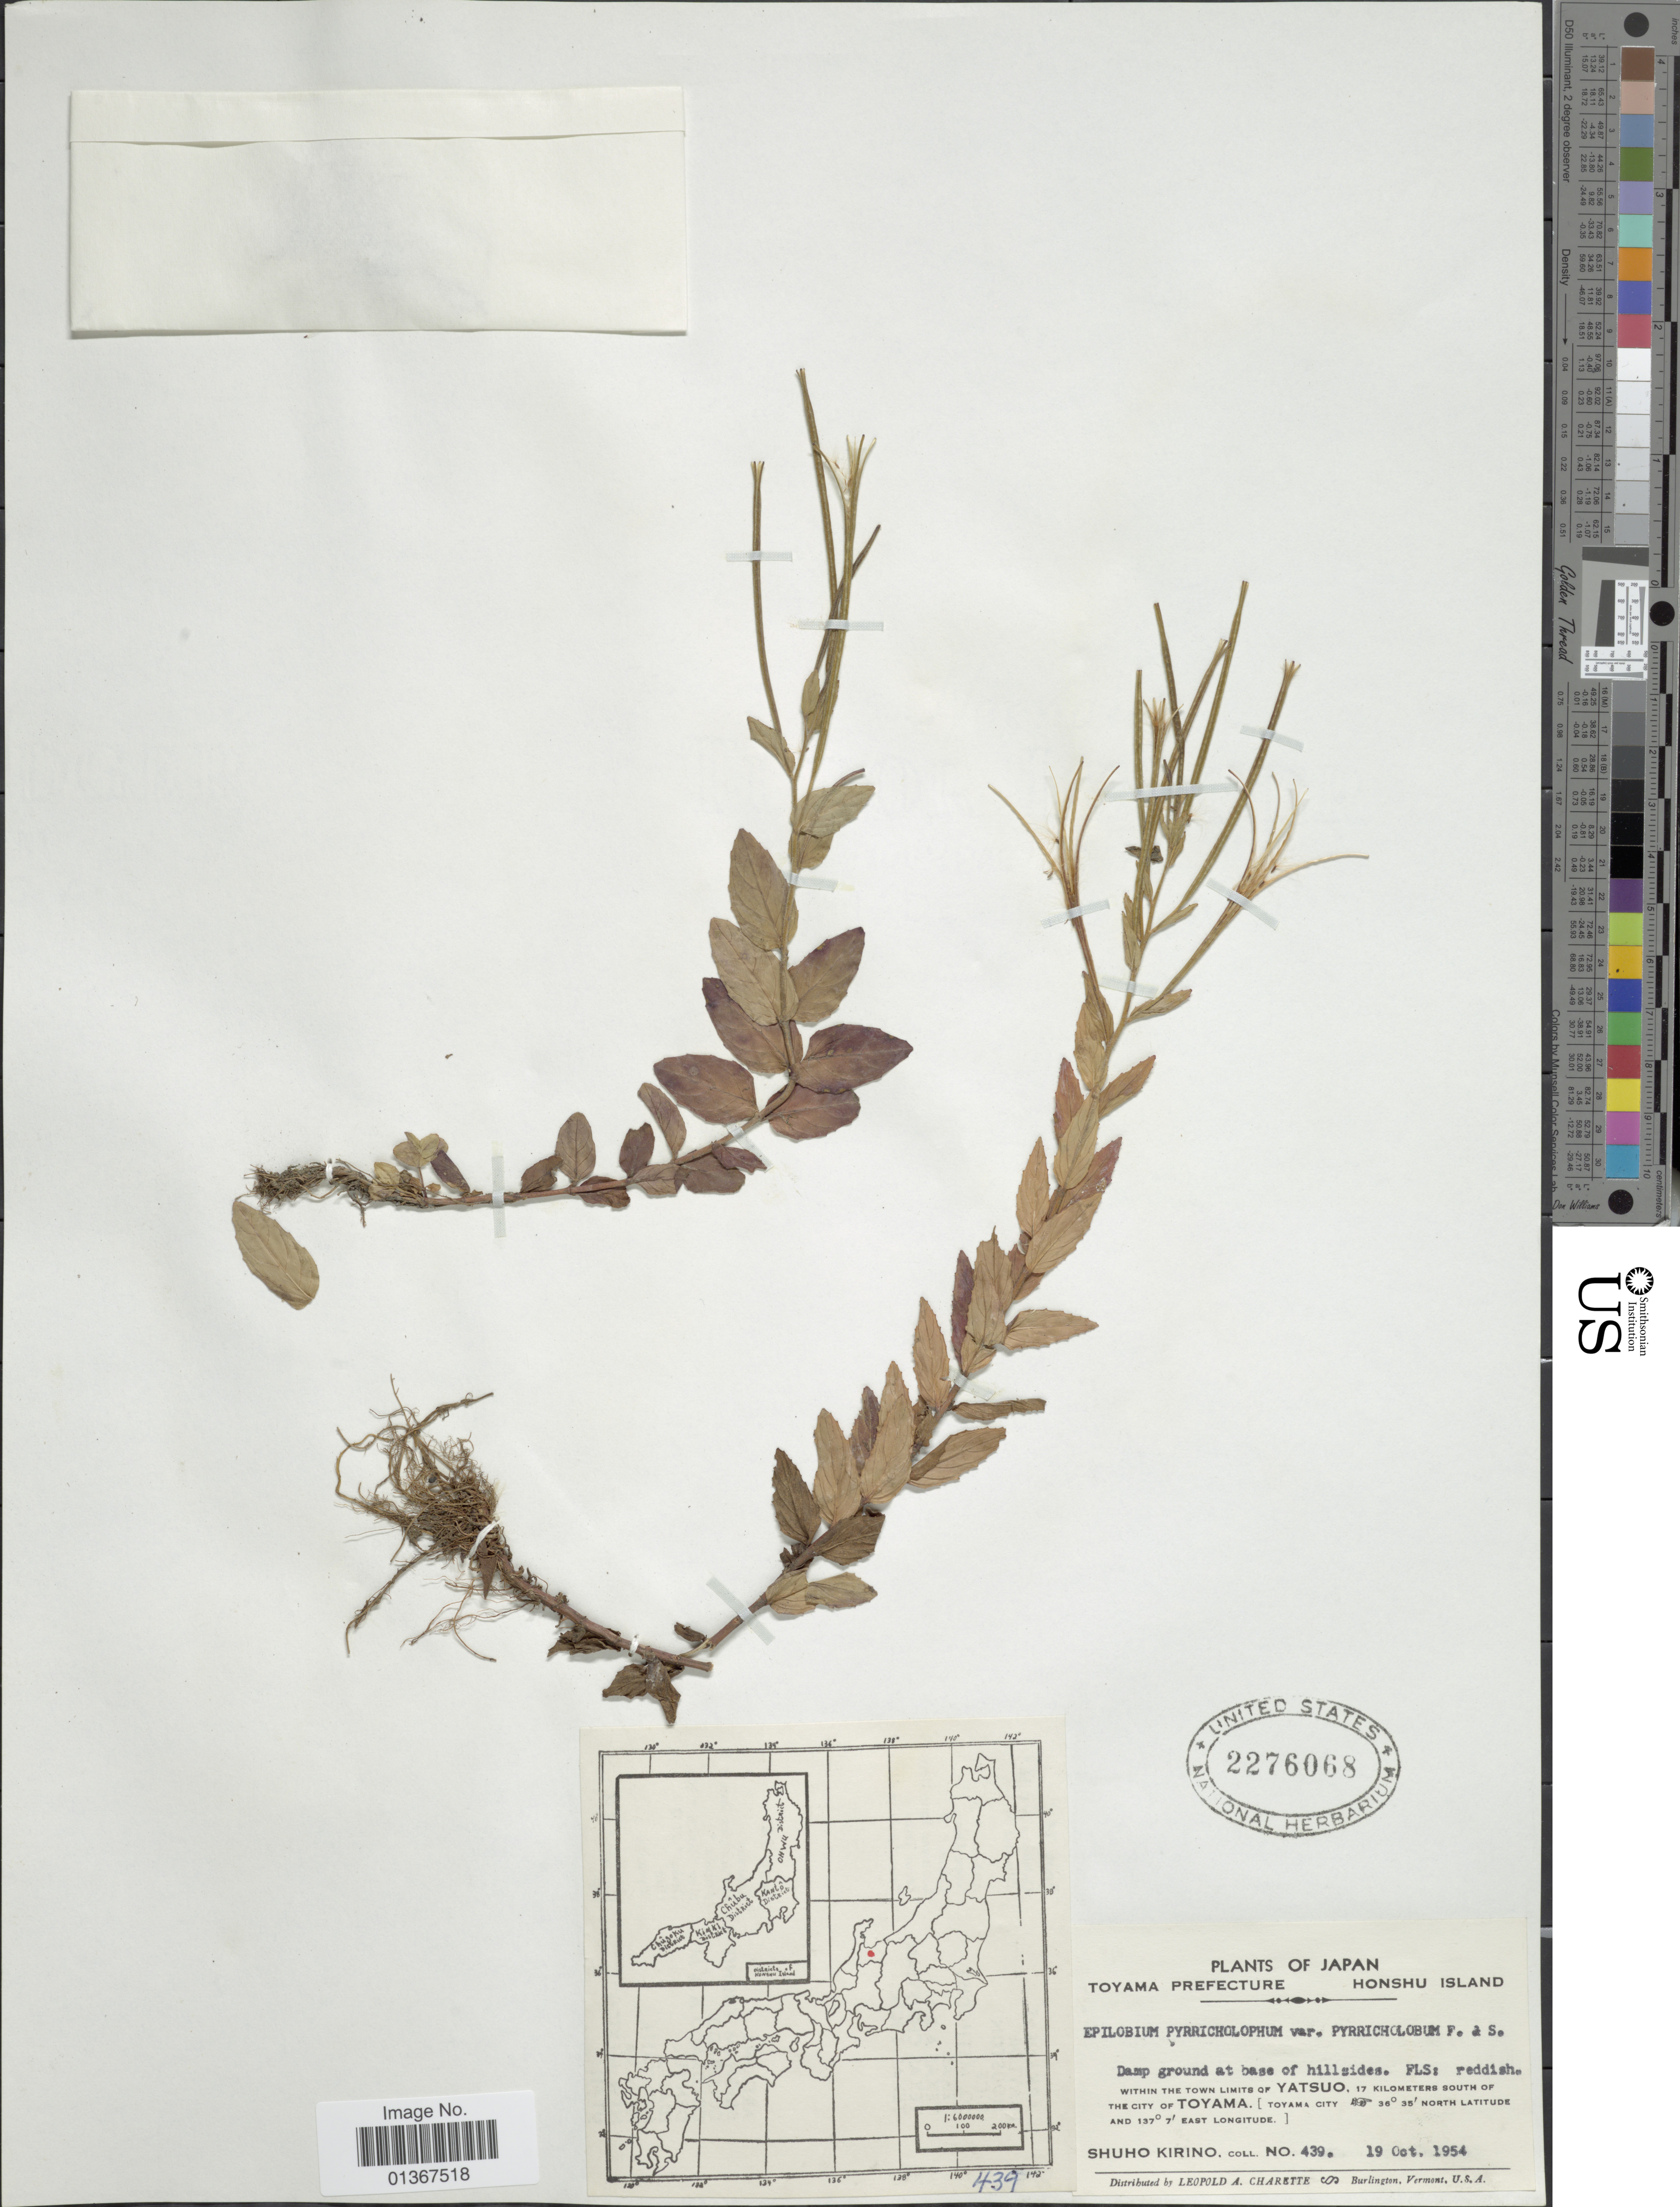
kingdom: Plantae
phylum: Tracheophyta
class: Magnoliopsida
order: Myrtales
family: Onagraceae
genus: Epilobium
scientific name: Epilobium pyrricholophum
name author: Franch. & Sav.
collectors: S. Kirino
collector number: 439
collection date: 1954-10-19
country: Japan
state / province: Toyama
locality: Honshu Island. Within the town limits of Yatsuo, 17 kilometers South of the city of Toyama.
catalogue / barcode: US 2276068